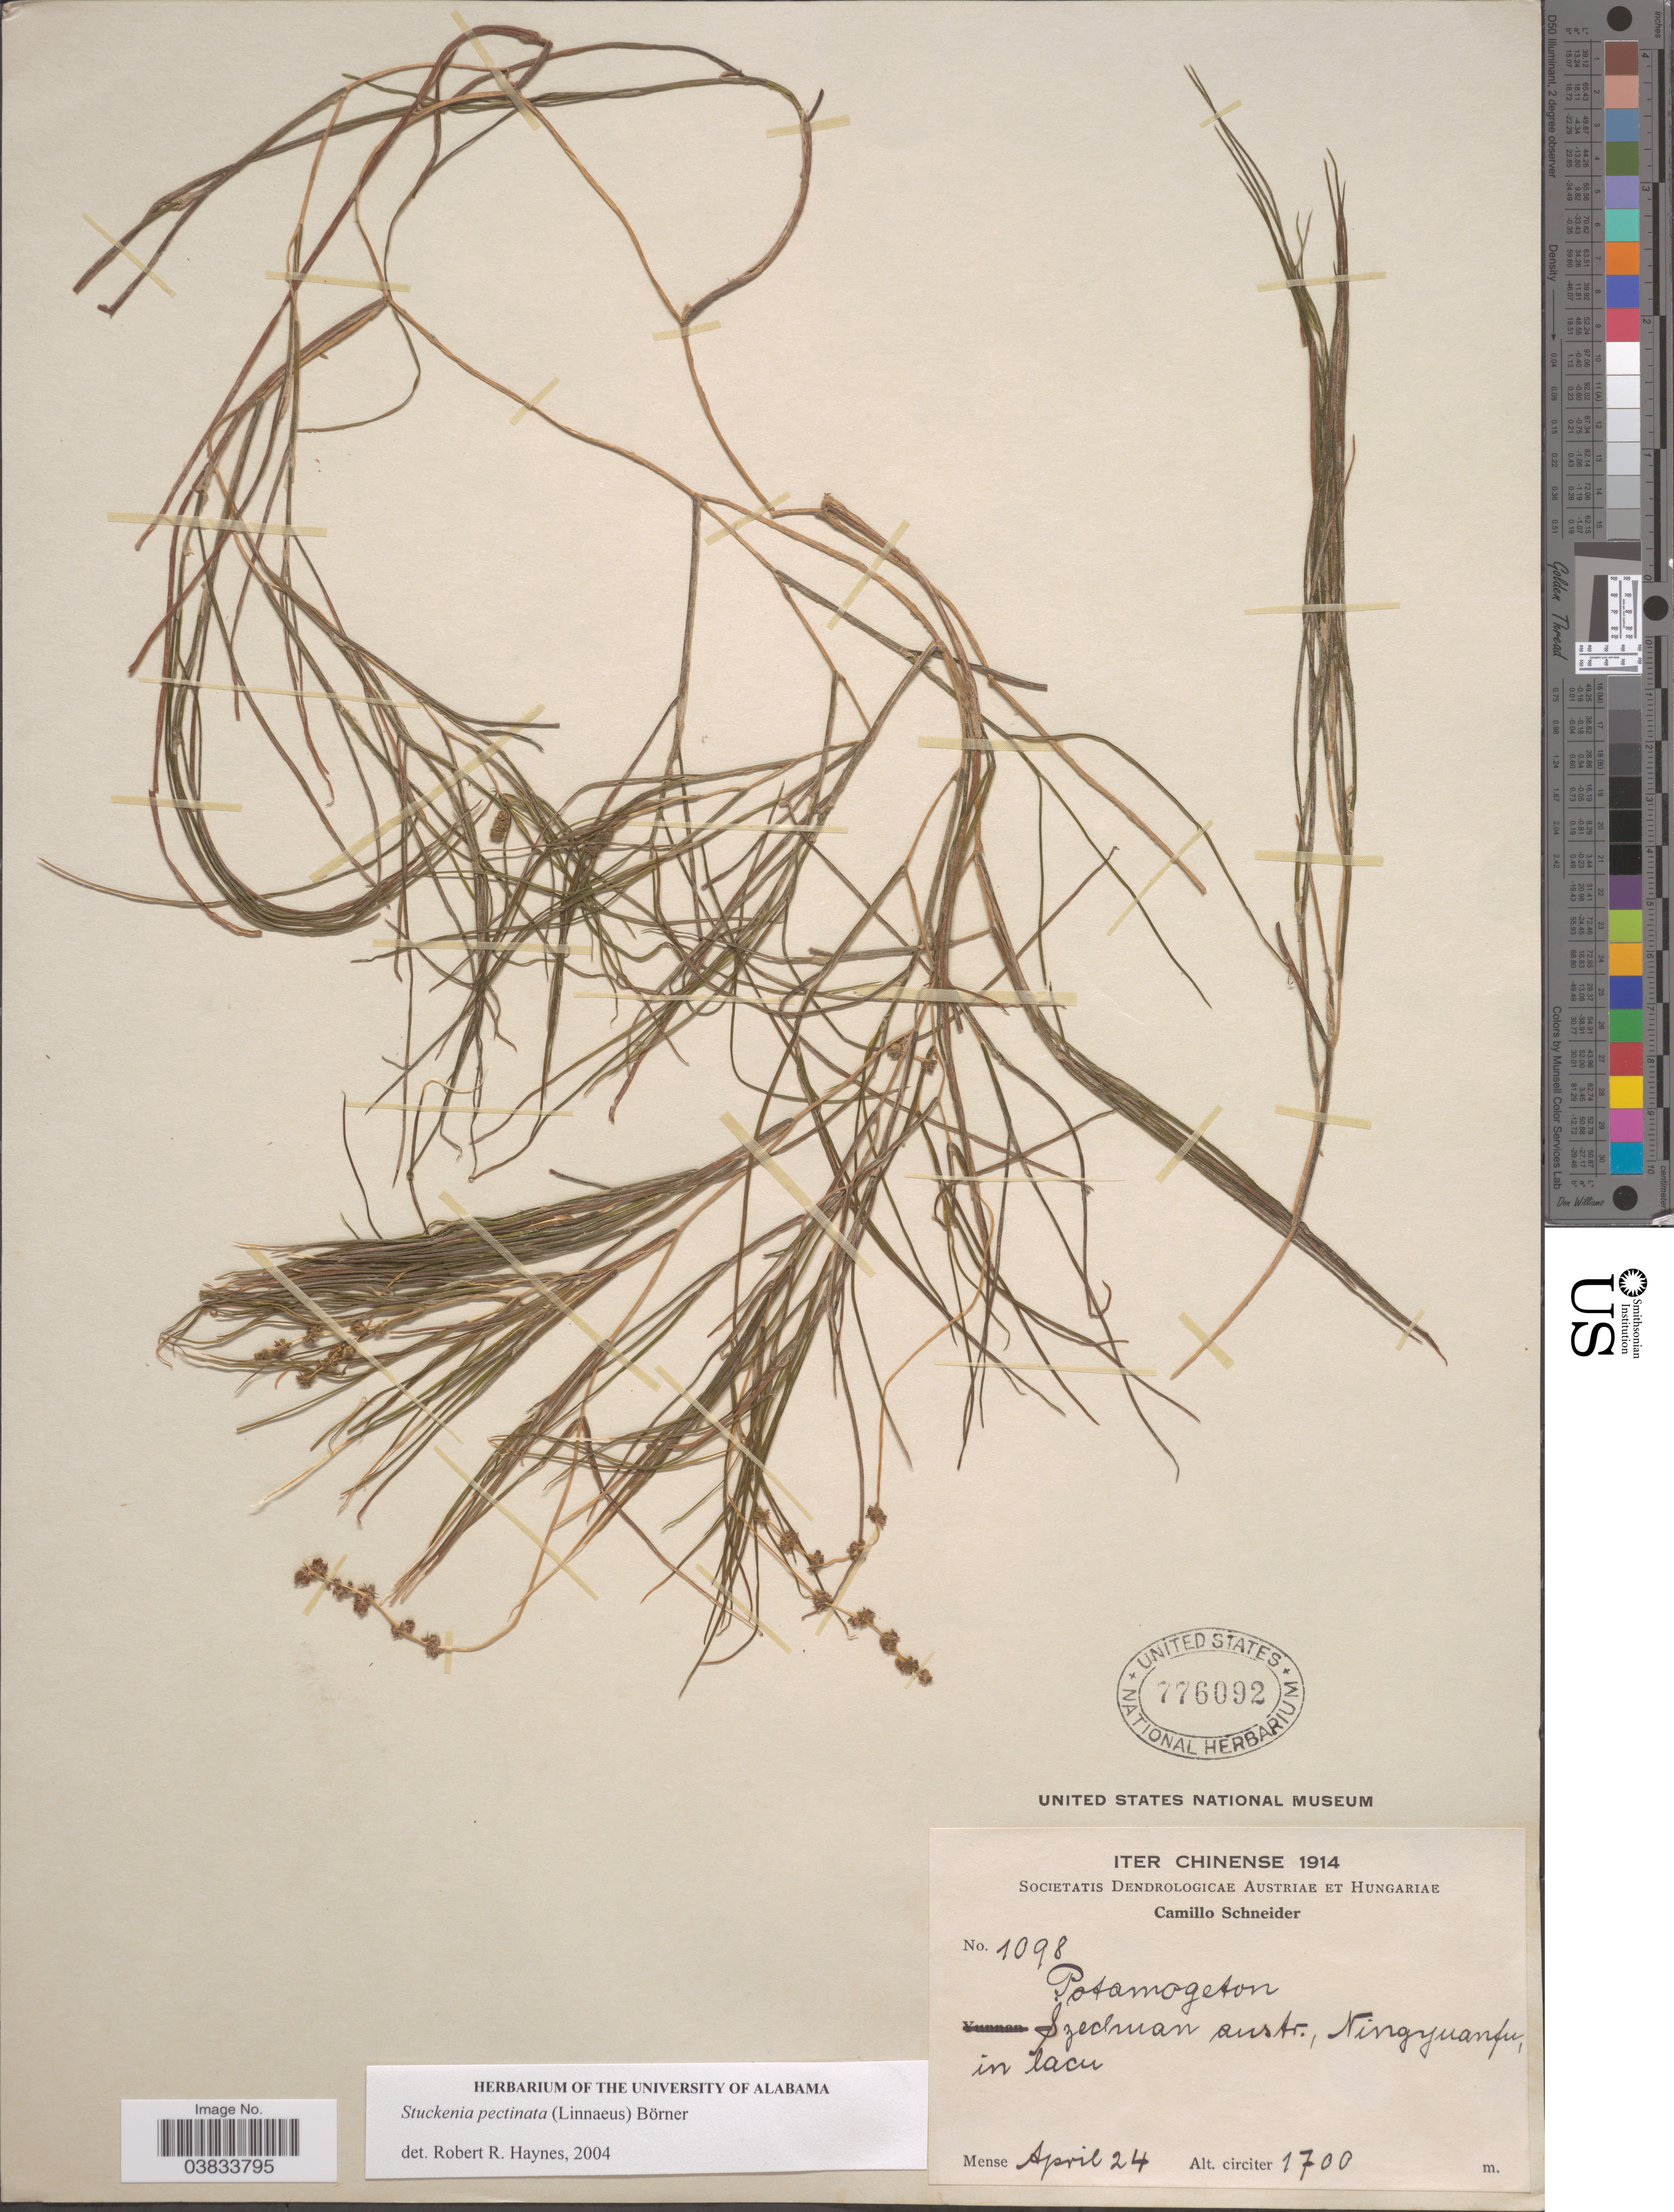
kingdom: Plantae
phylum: Tracheophyta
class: Liliopsida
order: Alismatales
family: Potamogetonaceae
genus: Stuckenia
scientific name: Stuckenia pectinata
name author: (L.) Börner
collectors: C. K. Schneider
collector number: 1098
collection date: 1914-04-24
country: China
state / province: Sichuan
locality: Szechuan austr., Ningyuanfu in lacu.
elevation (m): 1700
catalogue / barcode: US 776092